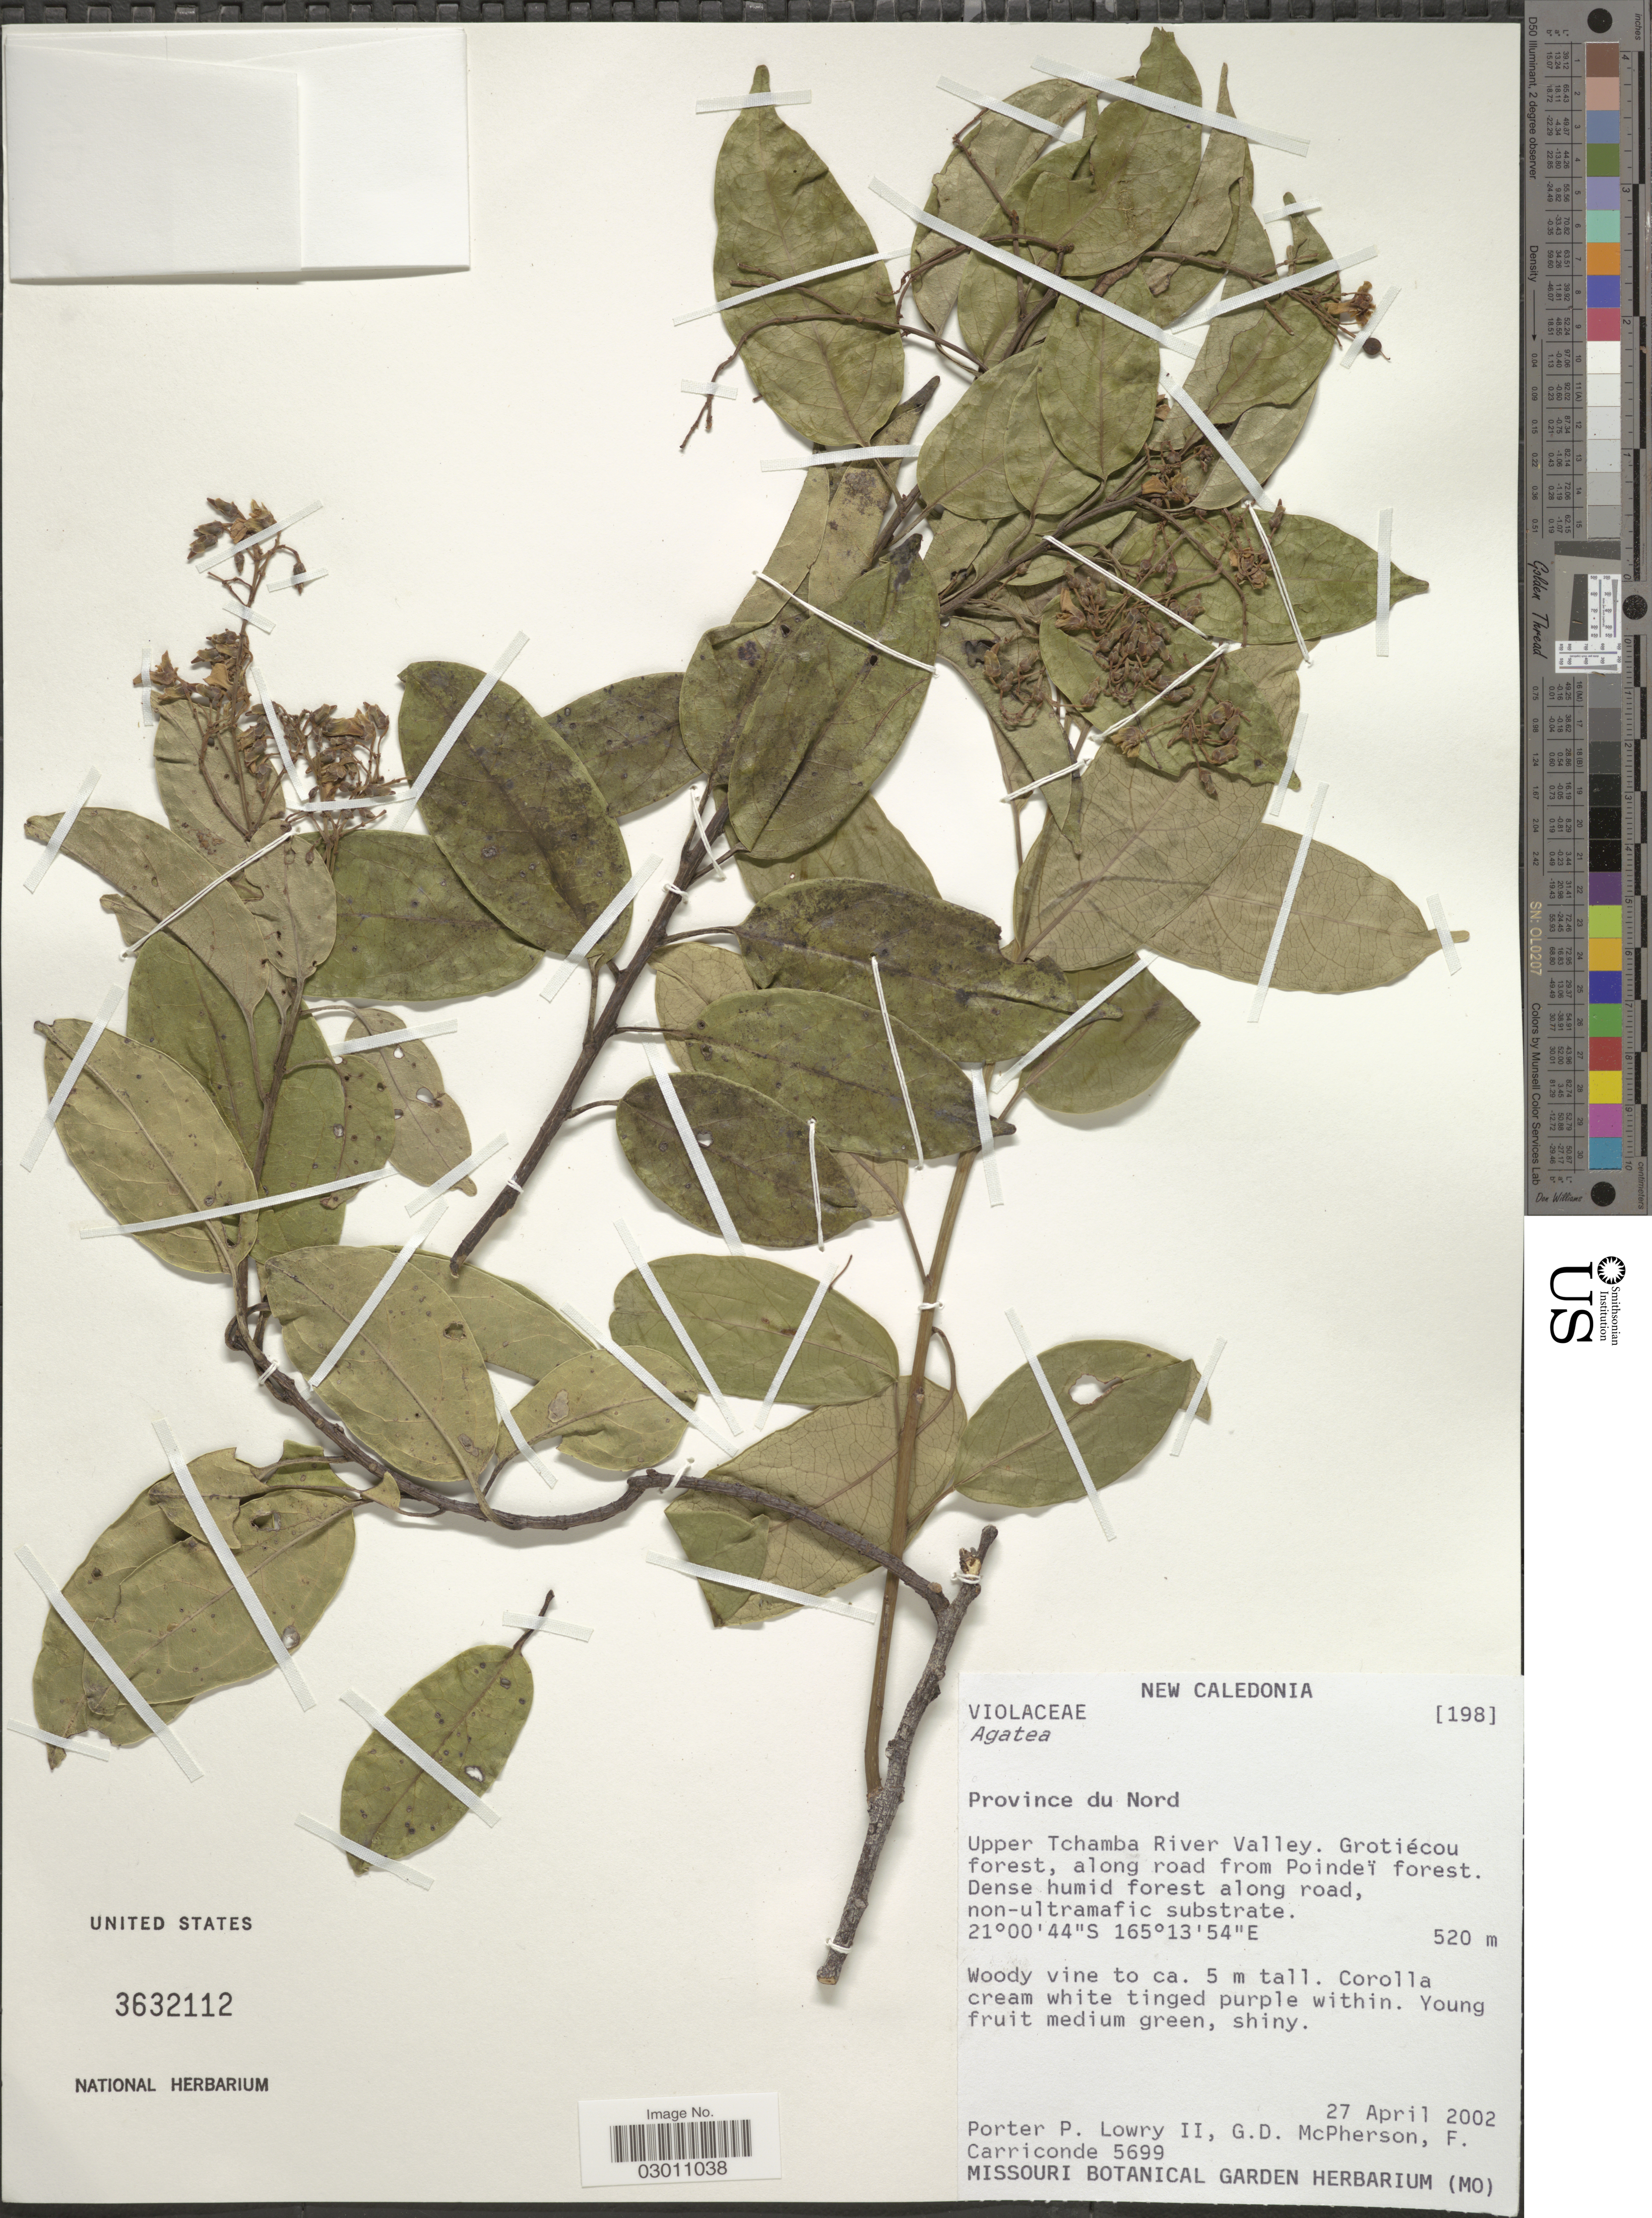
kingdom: Plantae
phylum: Tracheophyta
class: Magnoliopsida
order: Malpighiales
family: Violaceae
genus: Agatea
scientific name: Agatea sp.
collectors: P. P. Lowry, G. D. McPherson & F. Carriconde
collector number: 5699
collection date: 2002-04-27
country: New Caledonia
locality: Province du Nord. Upper Tchamba River Valley. Grotiécou forest, along road from Poindeï forest.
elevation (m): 520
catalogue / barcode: US 3632112